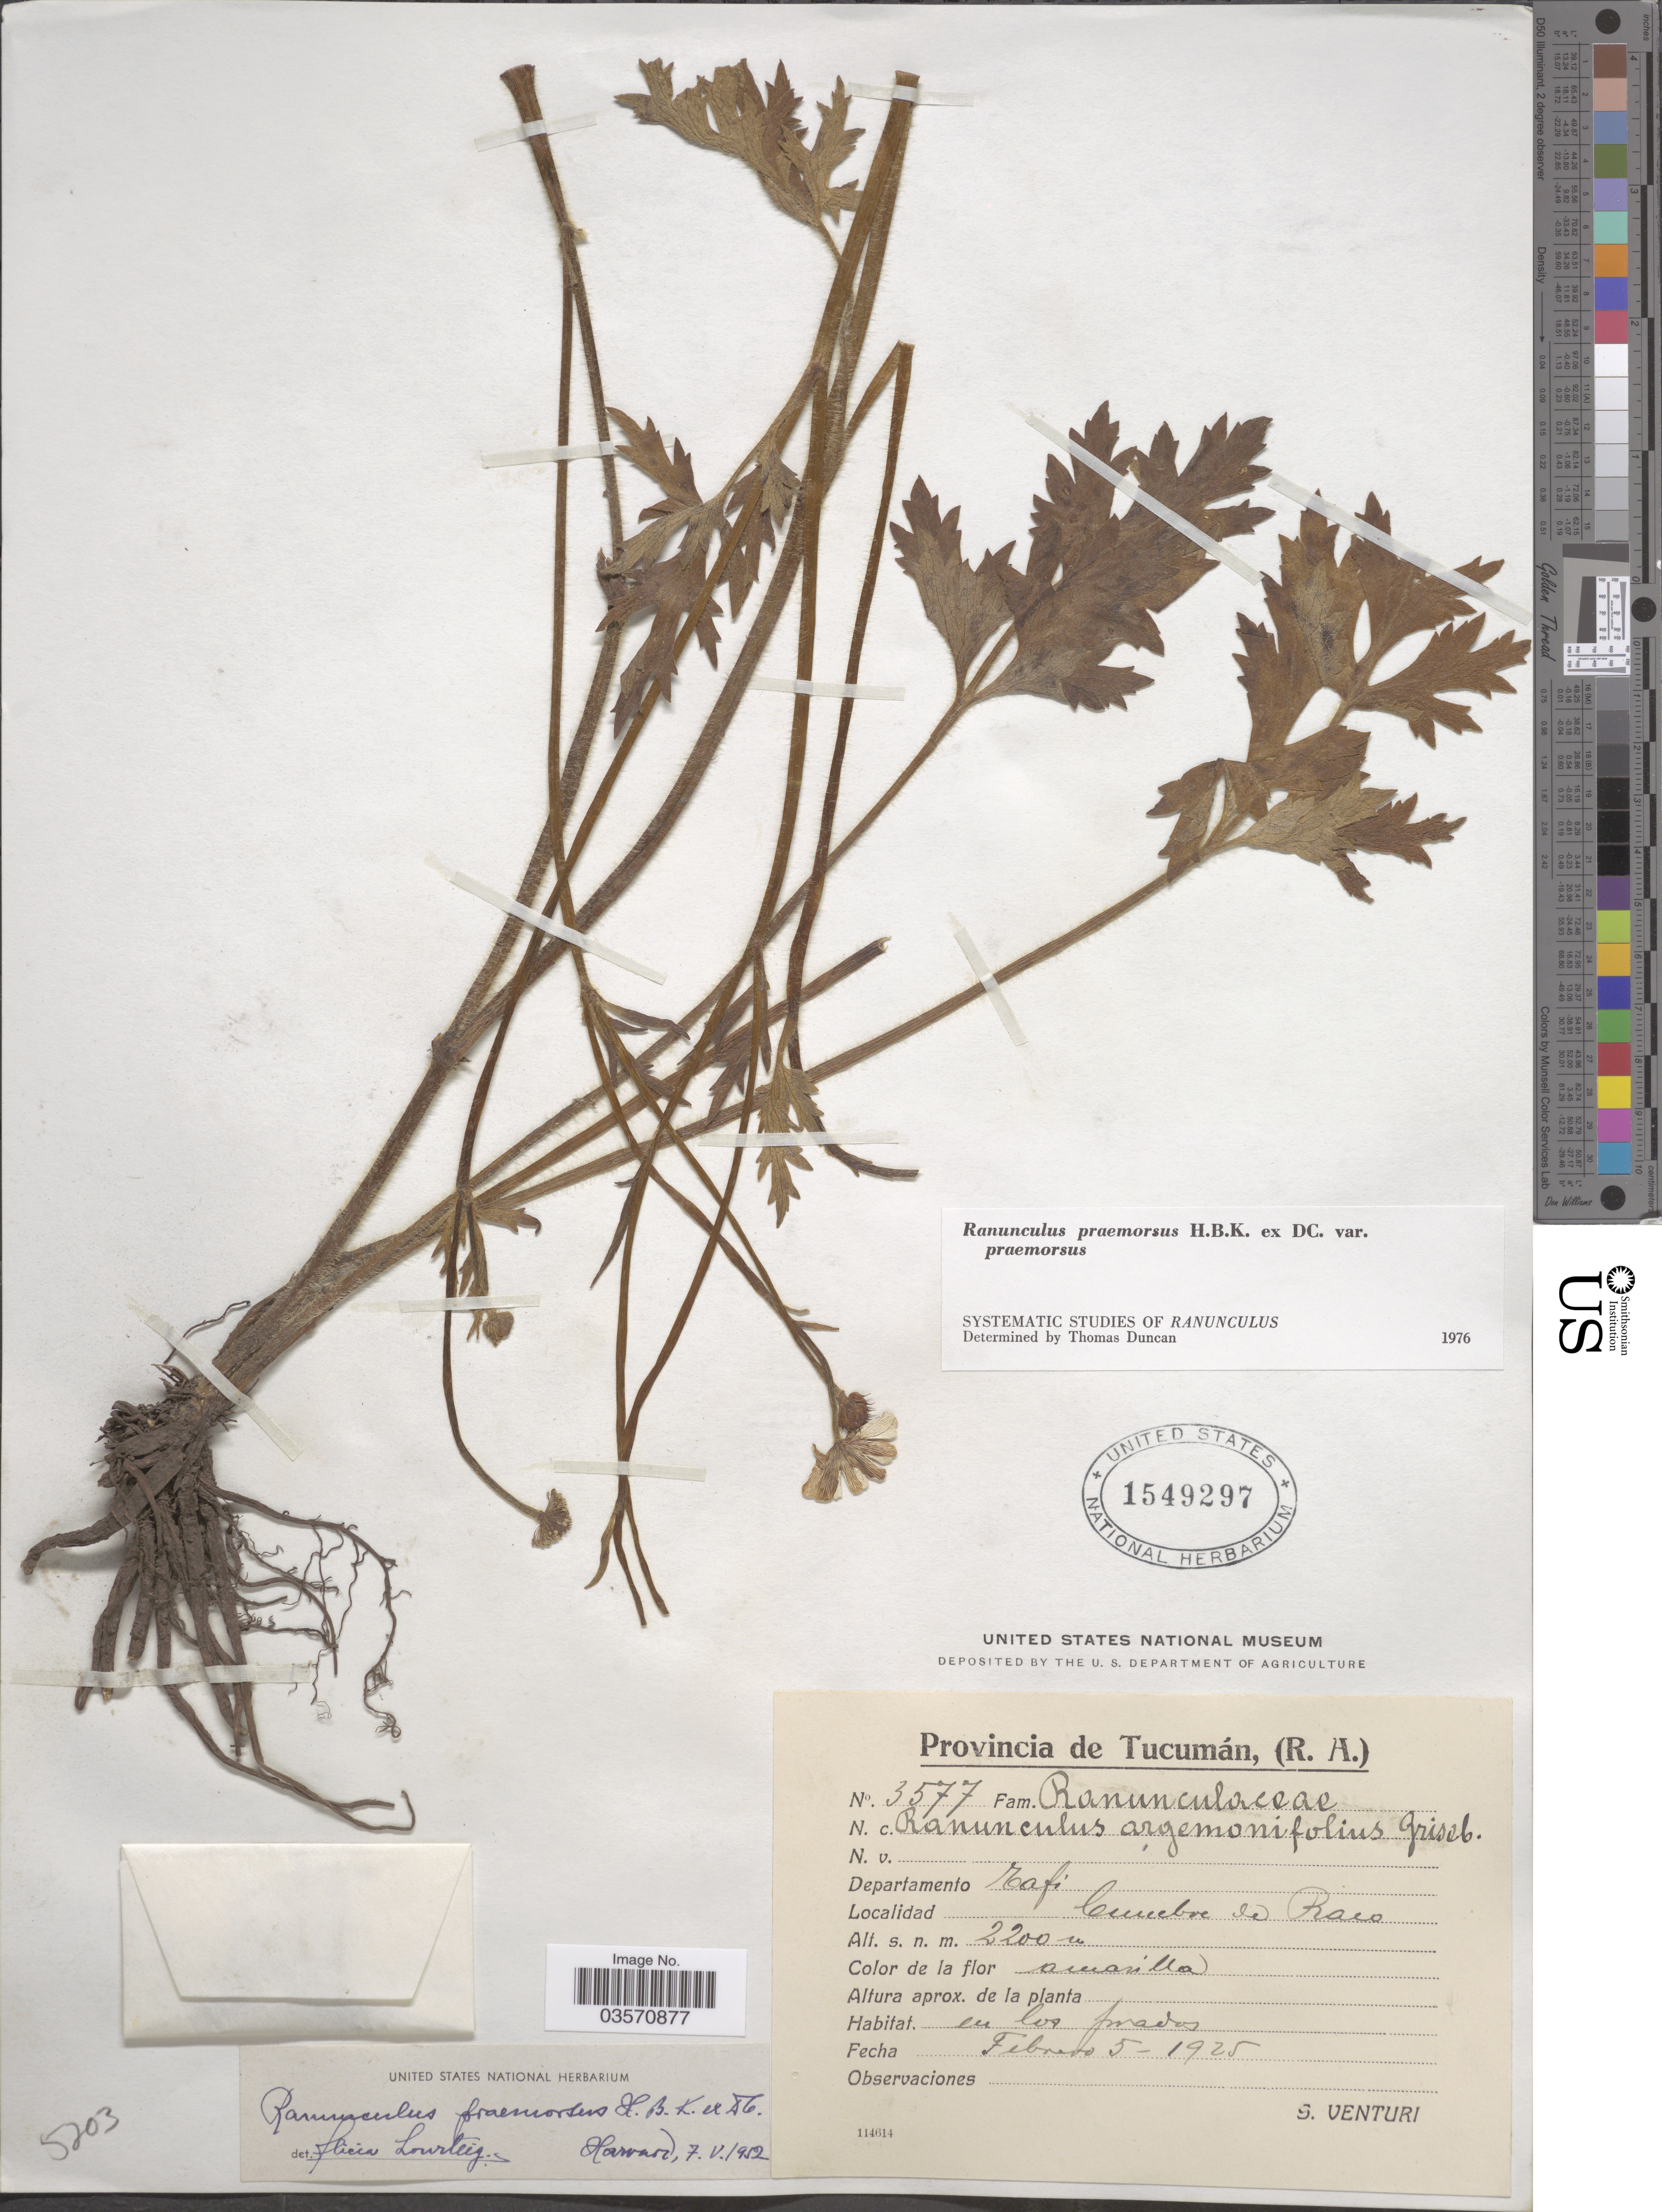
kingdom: Plantae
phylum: Tracheophyta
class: Magnoliopsida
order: Ranunculales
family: Ranunculaceae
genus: Ranunculus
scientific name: Ranunculus praemorsus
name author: Kunth ex DC.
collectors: S. Venturi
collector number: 3577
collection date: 1925-02-05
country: Argentina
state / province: Tucuman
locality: Departamento Tafi. Cumbre de Raco.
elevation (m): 2200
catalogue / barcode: US 1549297